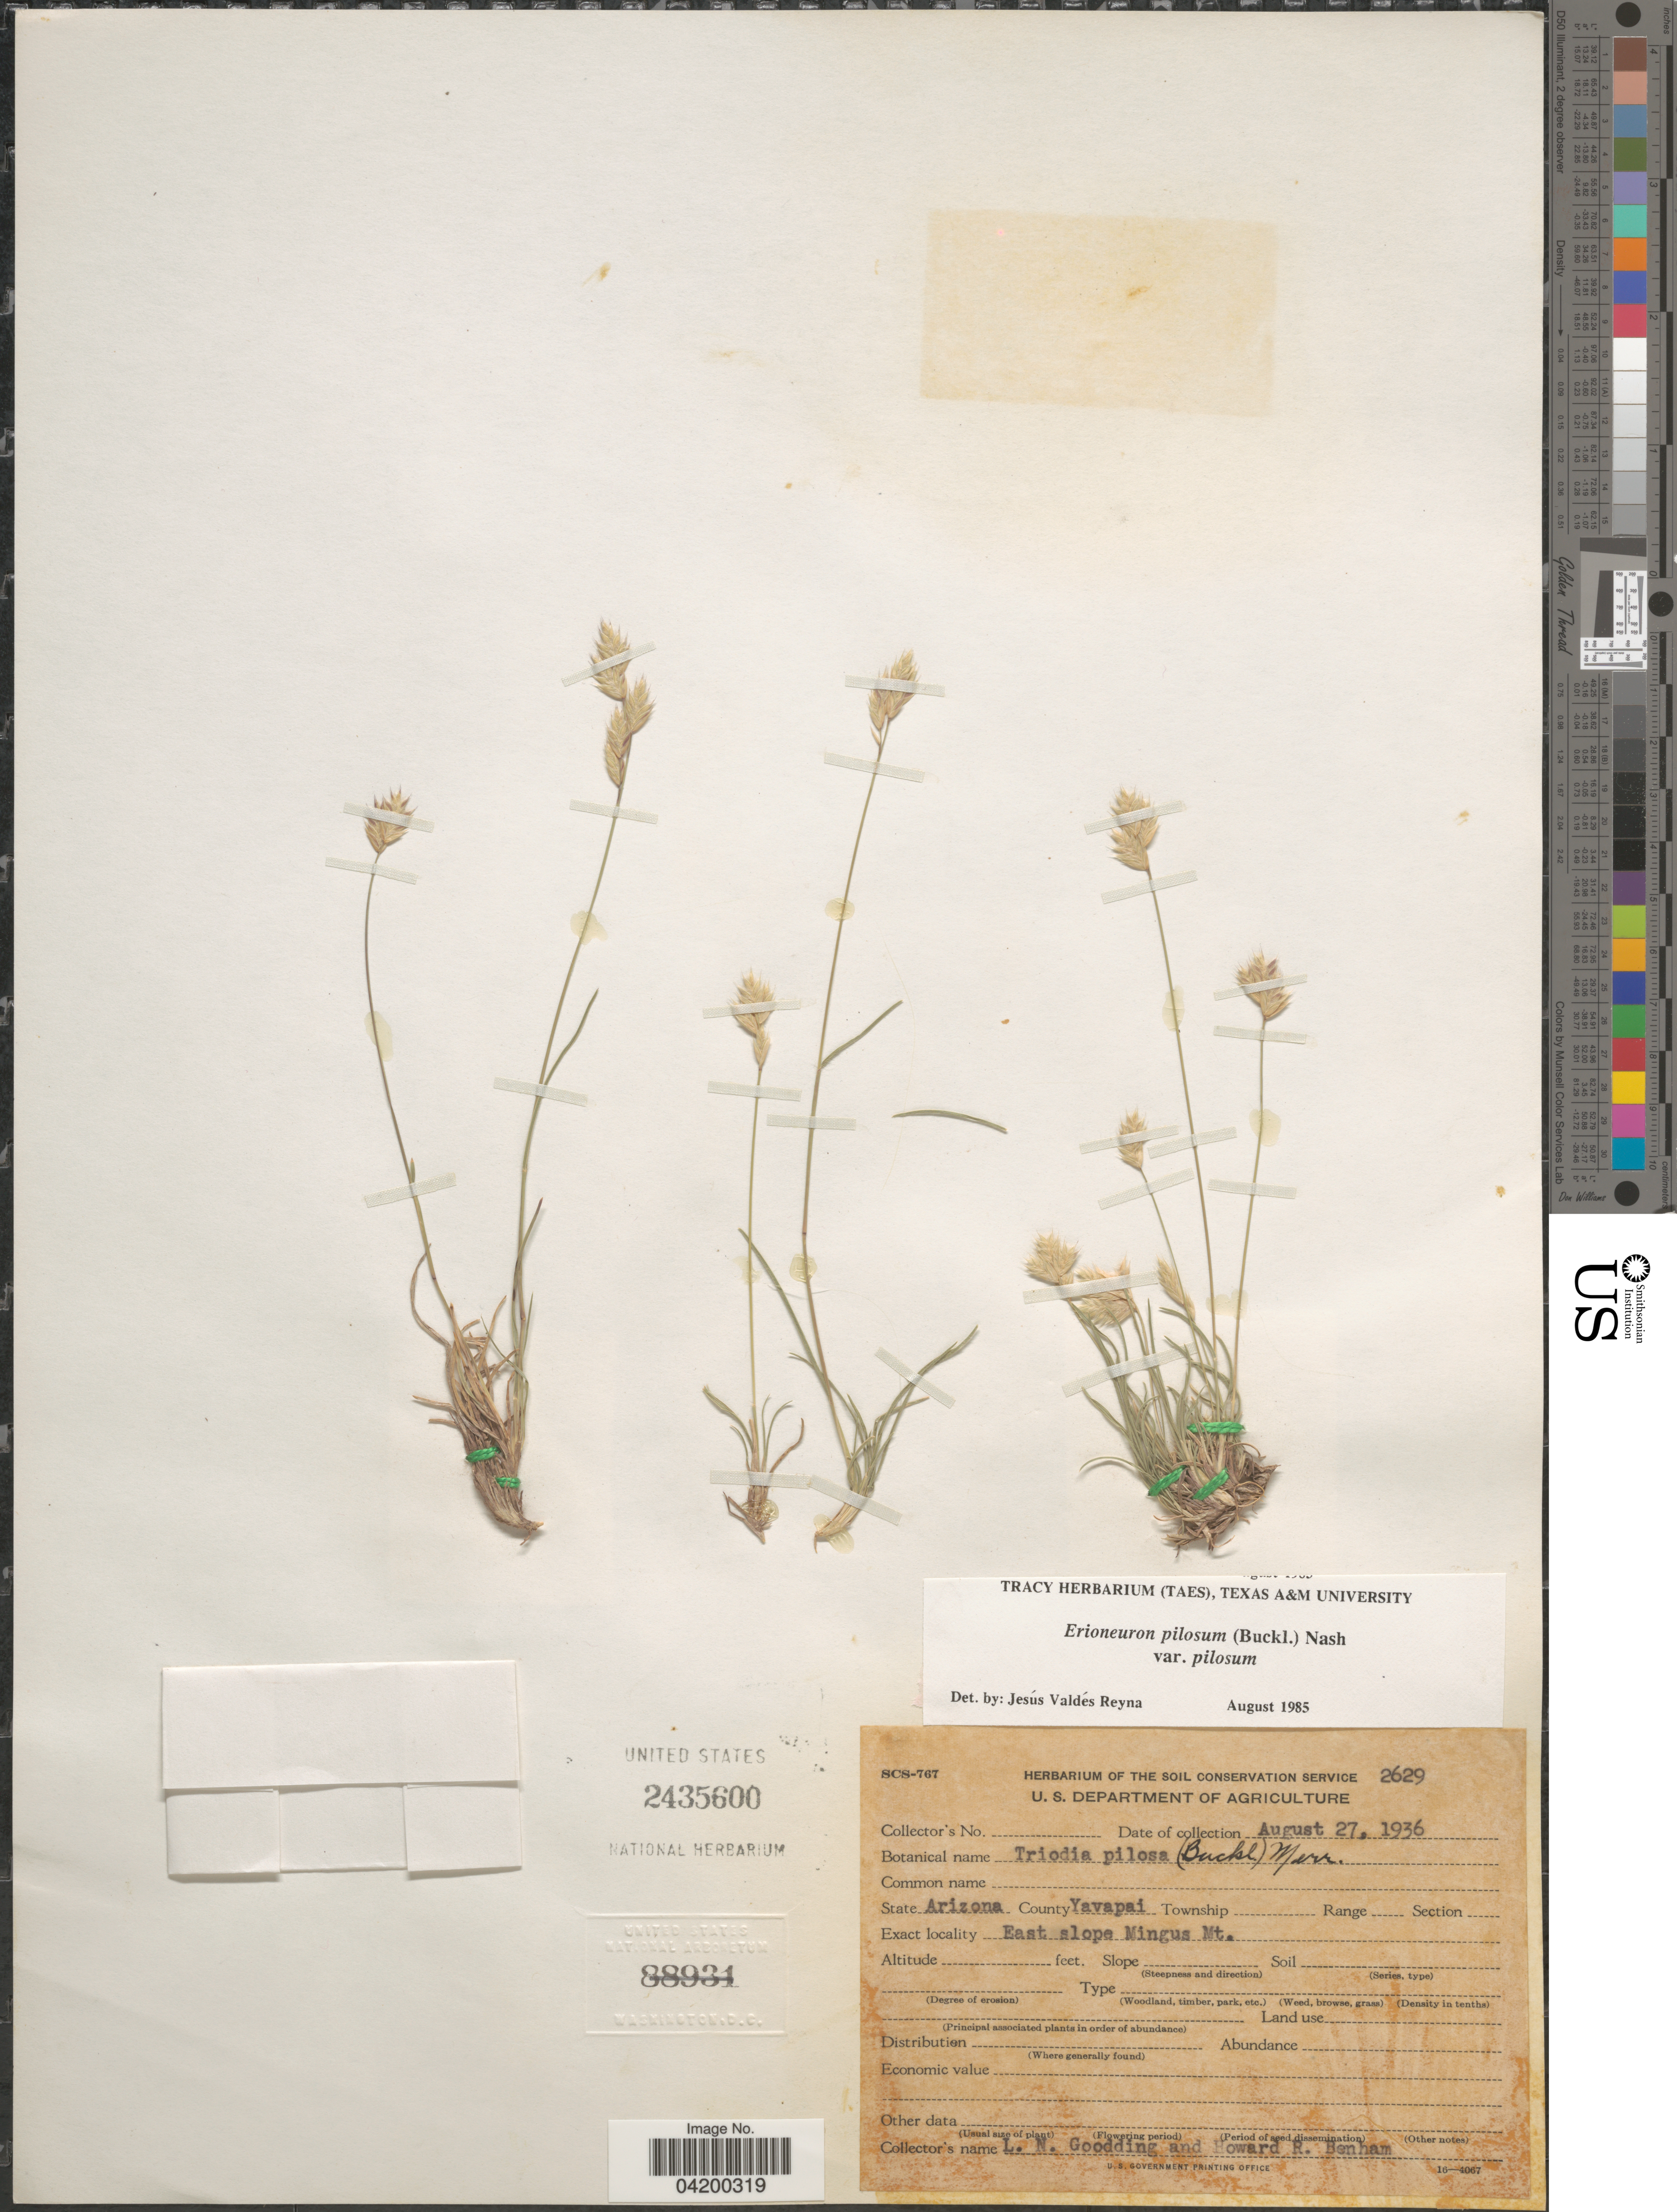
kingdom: Plantae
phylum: Tracheophyta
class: Liliopsida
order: Poales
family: Poaceae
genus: Erioneuron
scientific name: Erioneuron pilosum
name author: (Buckley) Nash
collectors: L. N. Goodding & H. Benham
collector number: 2629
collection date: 1936-08-27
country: United States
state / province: Arizona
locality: County Yavapai. East slope Mingus Mt.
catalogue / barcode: US 2435600